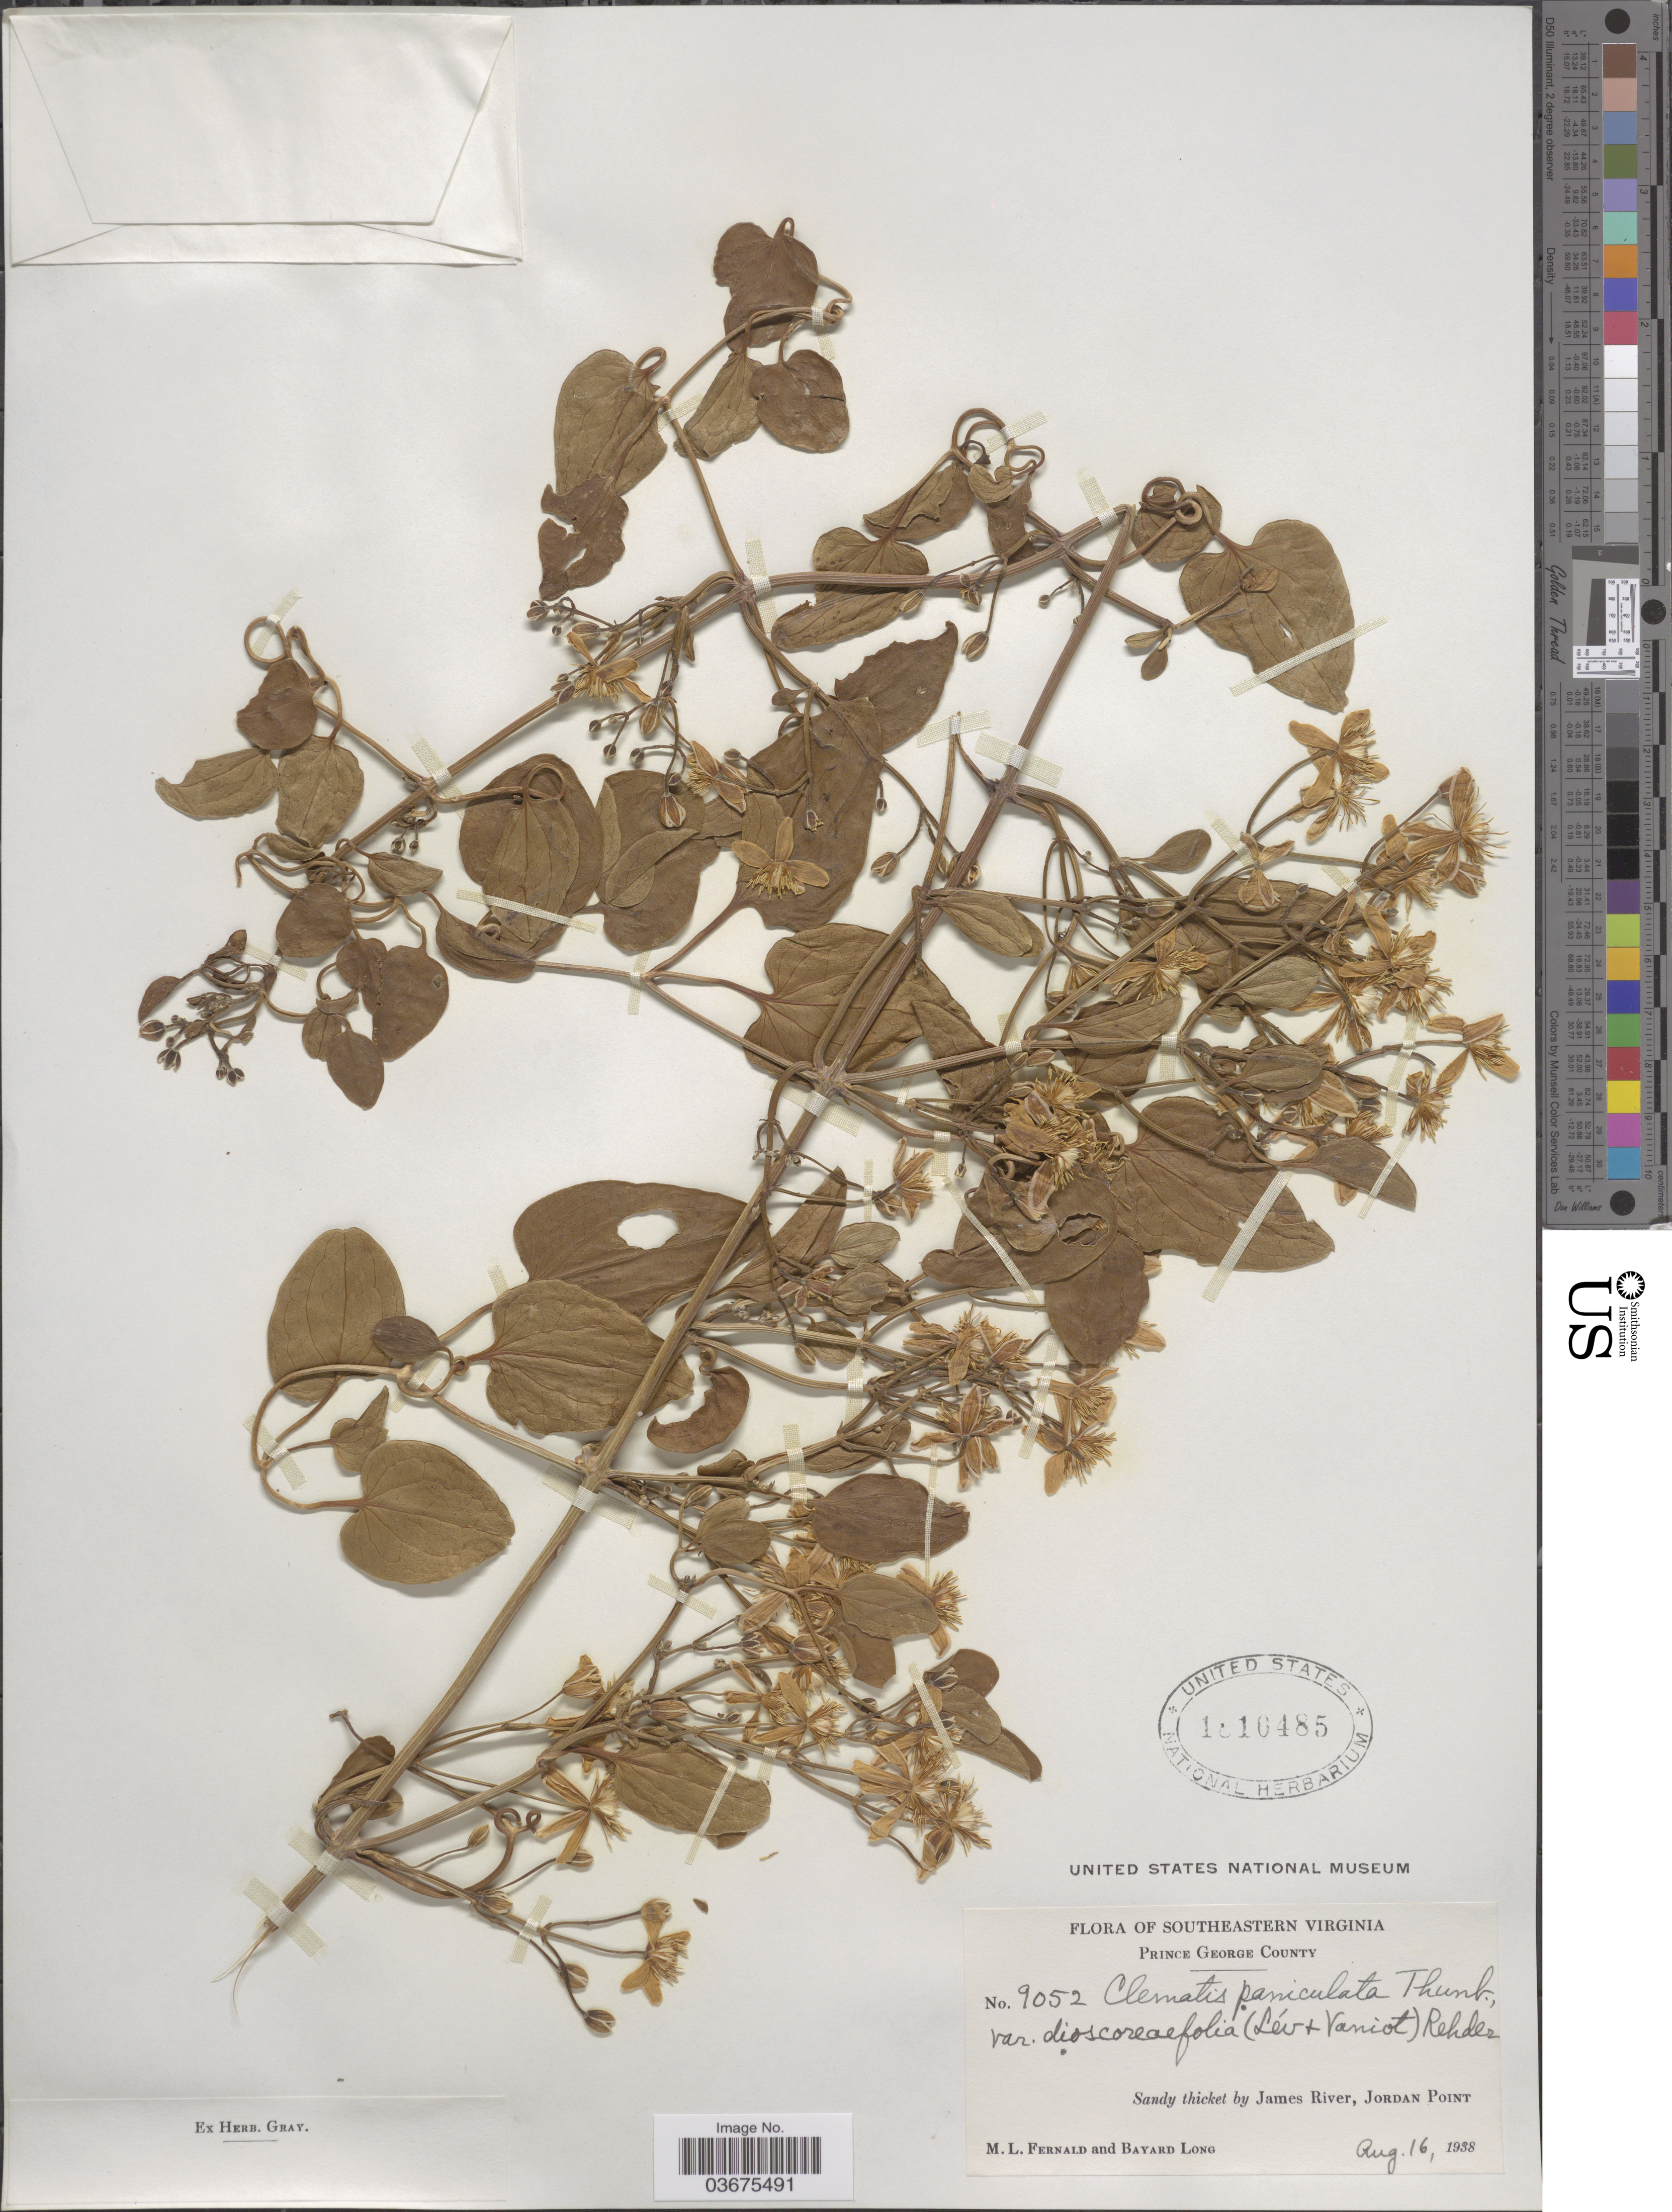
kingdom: Plantae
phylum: Tracheophyta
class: Magnoliopsida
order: Ranunculales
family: Ranunculaceae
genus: Clematis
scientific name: Clematis terniflora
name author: DC.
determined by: Strong, M. T., (US), Smithsonian Institution - National Museum of Natural History (UNITED STATES)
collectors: M. L. Fernald & B. Long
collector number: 9052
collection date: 1938-08-16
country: United States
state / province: Virginia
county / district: Prince George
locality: Southeastern Virginia. Prince George County. James River, Jordan Point.